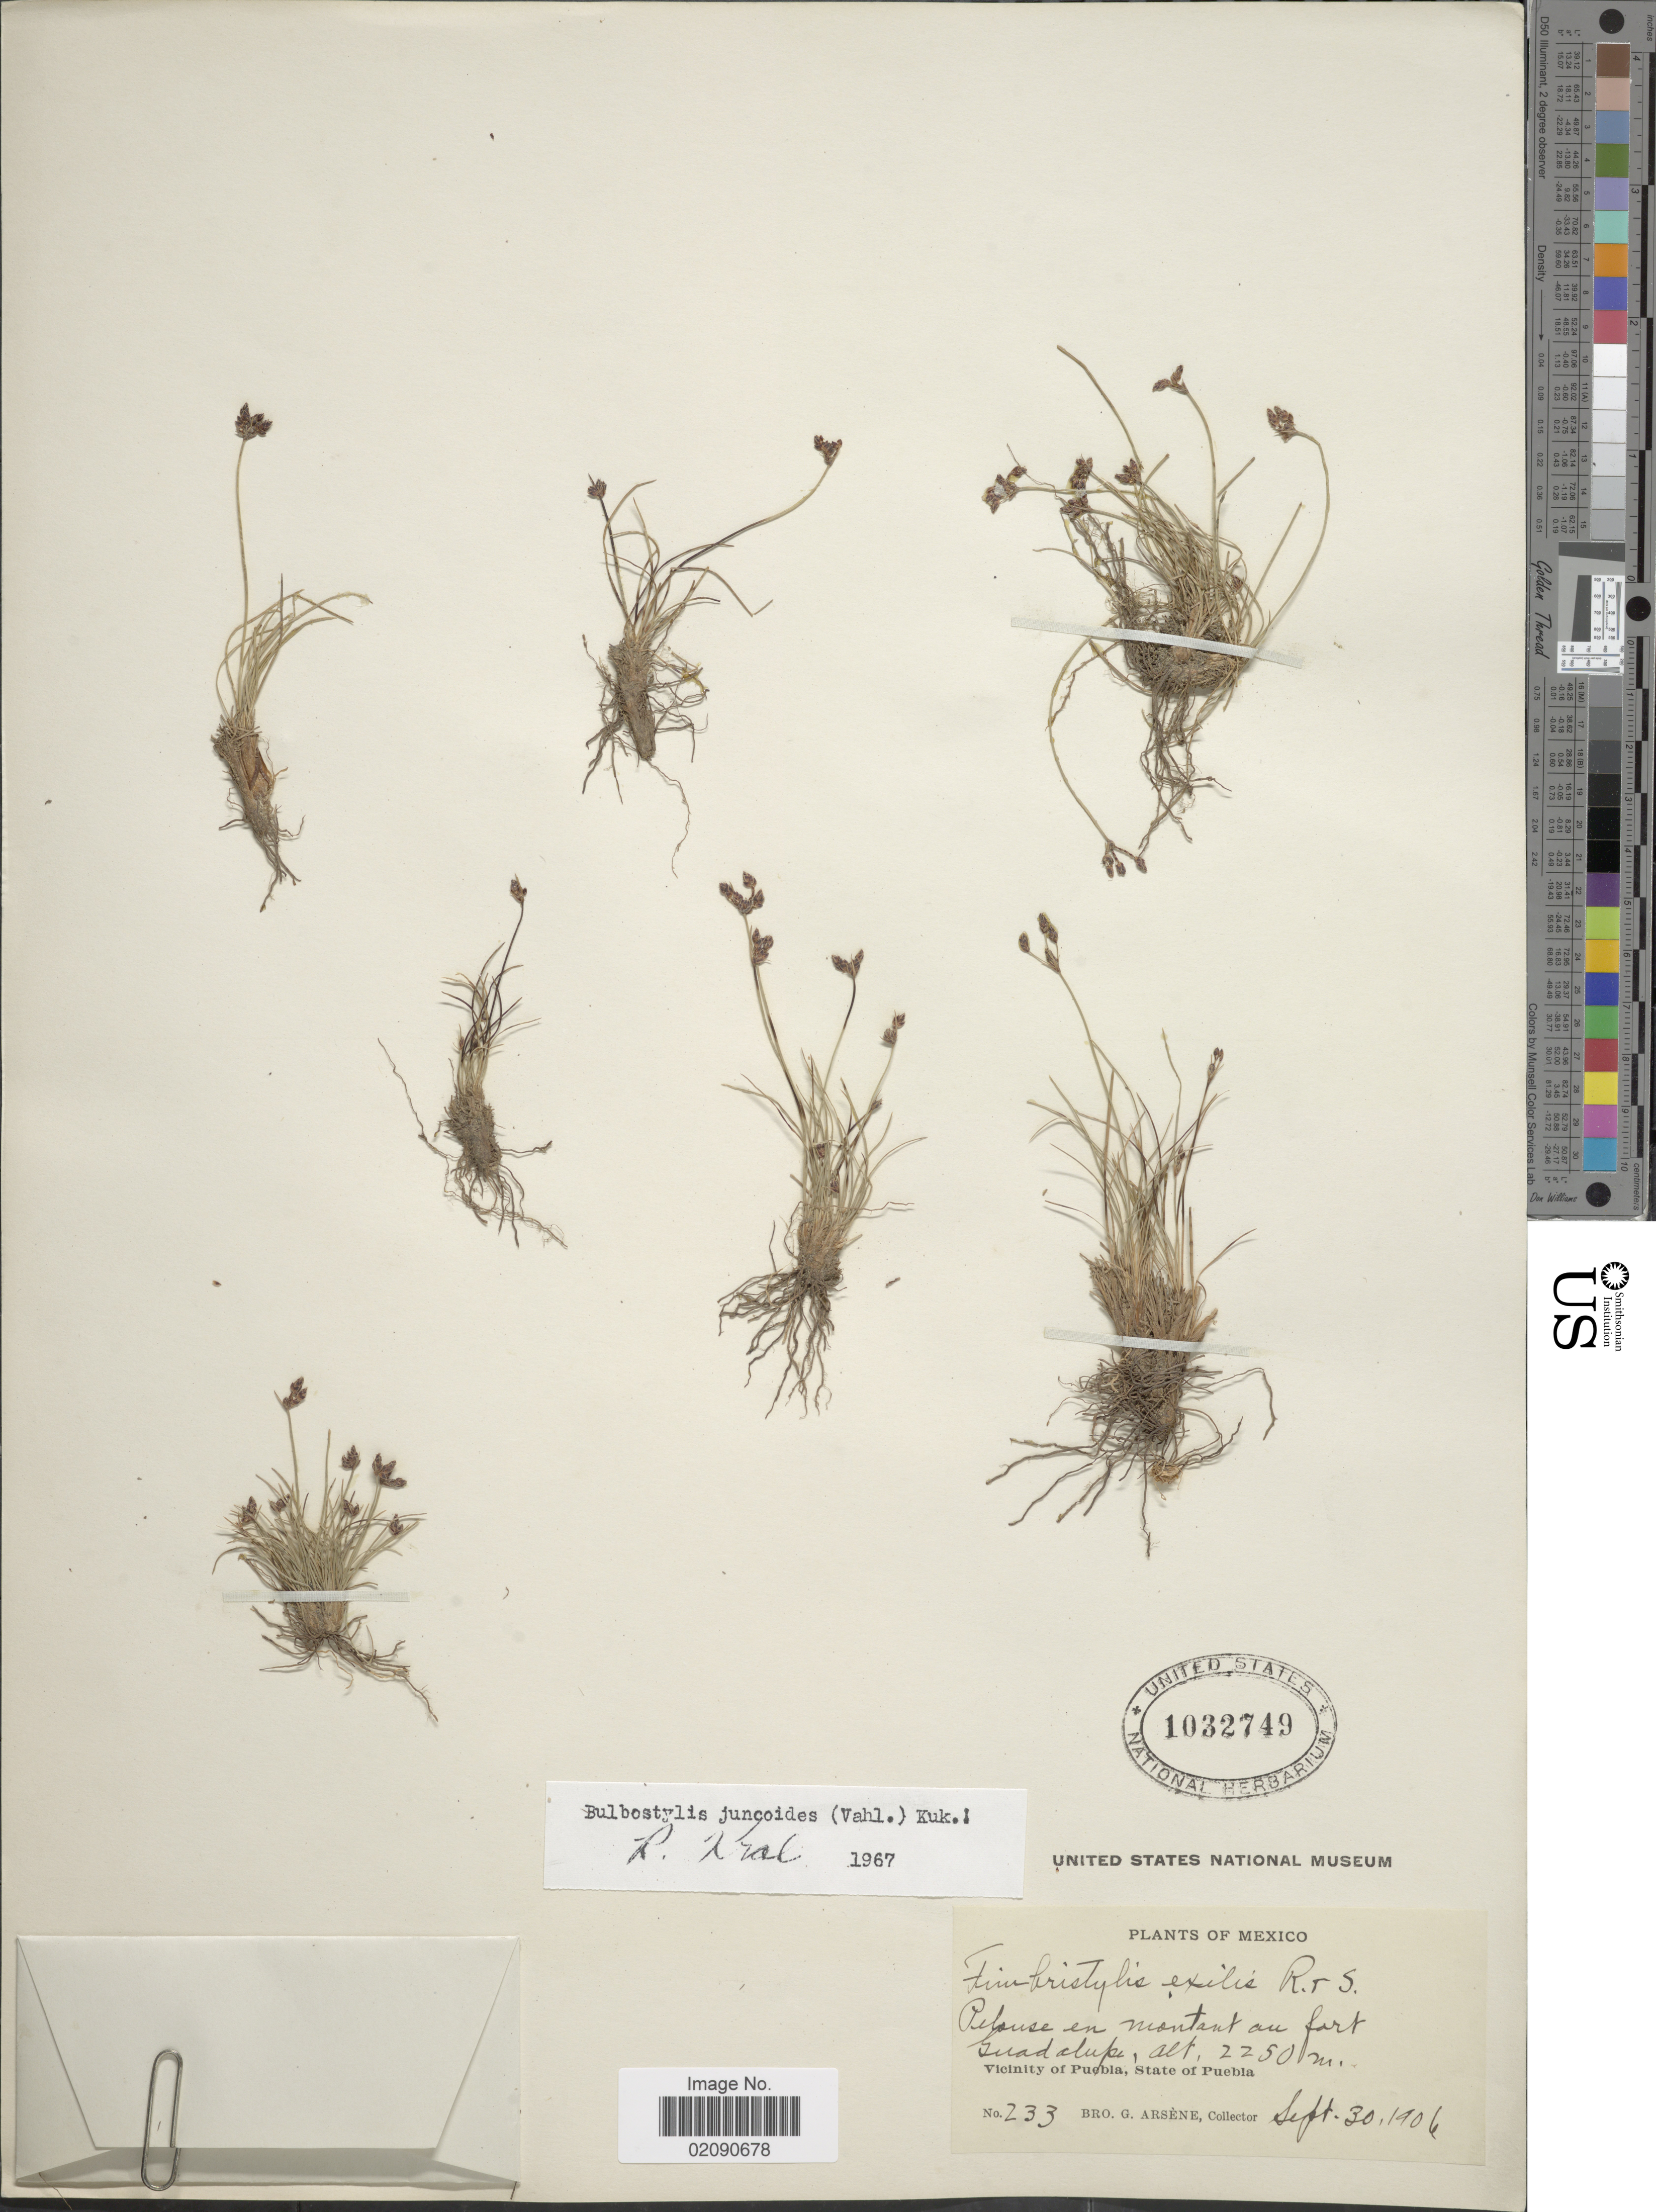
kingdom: Plantae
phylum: Tracheophyta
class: Liliopsida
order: Poales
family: Cyperaceae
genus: Bulbostylis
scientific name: Bulbostylis juncoides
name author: (Vahl) Kük. ex Herter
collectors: Bro. G. Arsène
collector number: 233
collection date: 1906-09-30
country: Mexico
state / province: Puebla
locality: Pelouse en montant au fort Guadalupe. Vicinity of Puebla, State of Puebla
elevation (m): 2250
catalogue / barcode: US 1032749